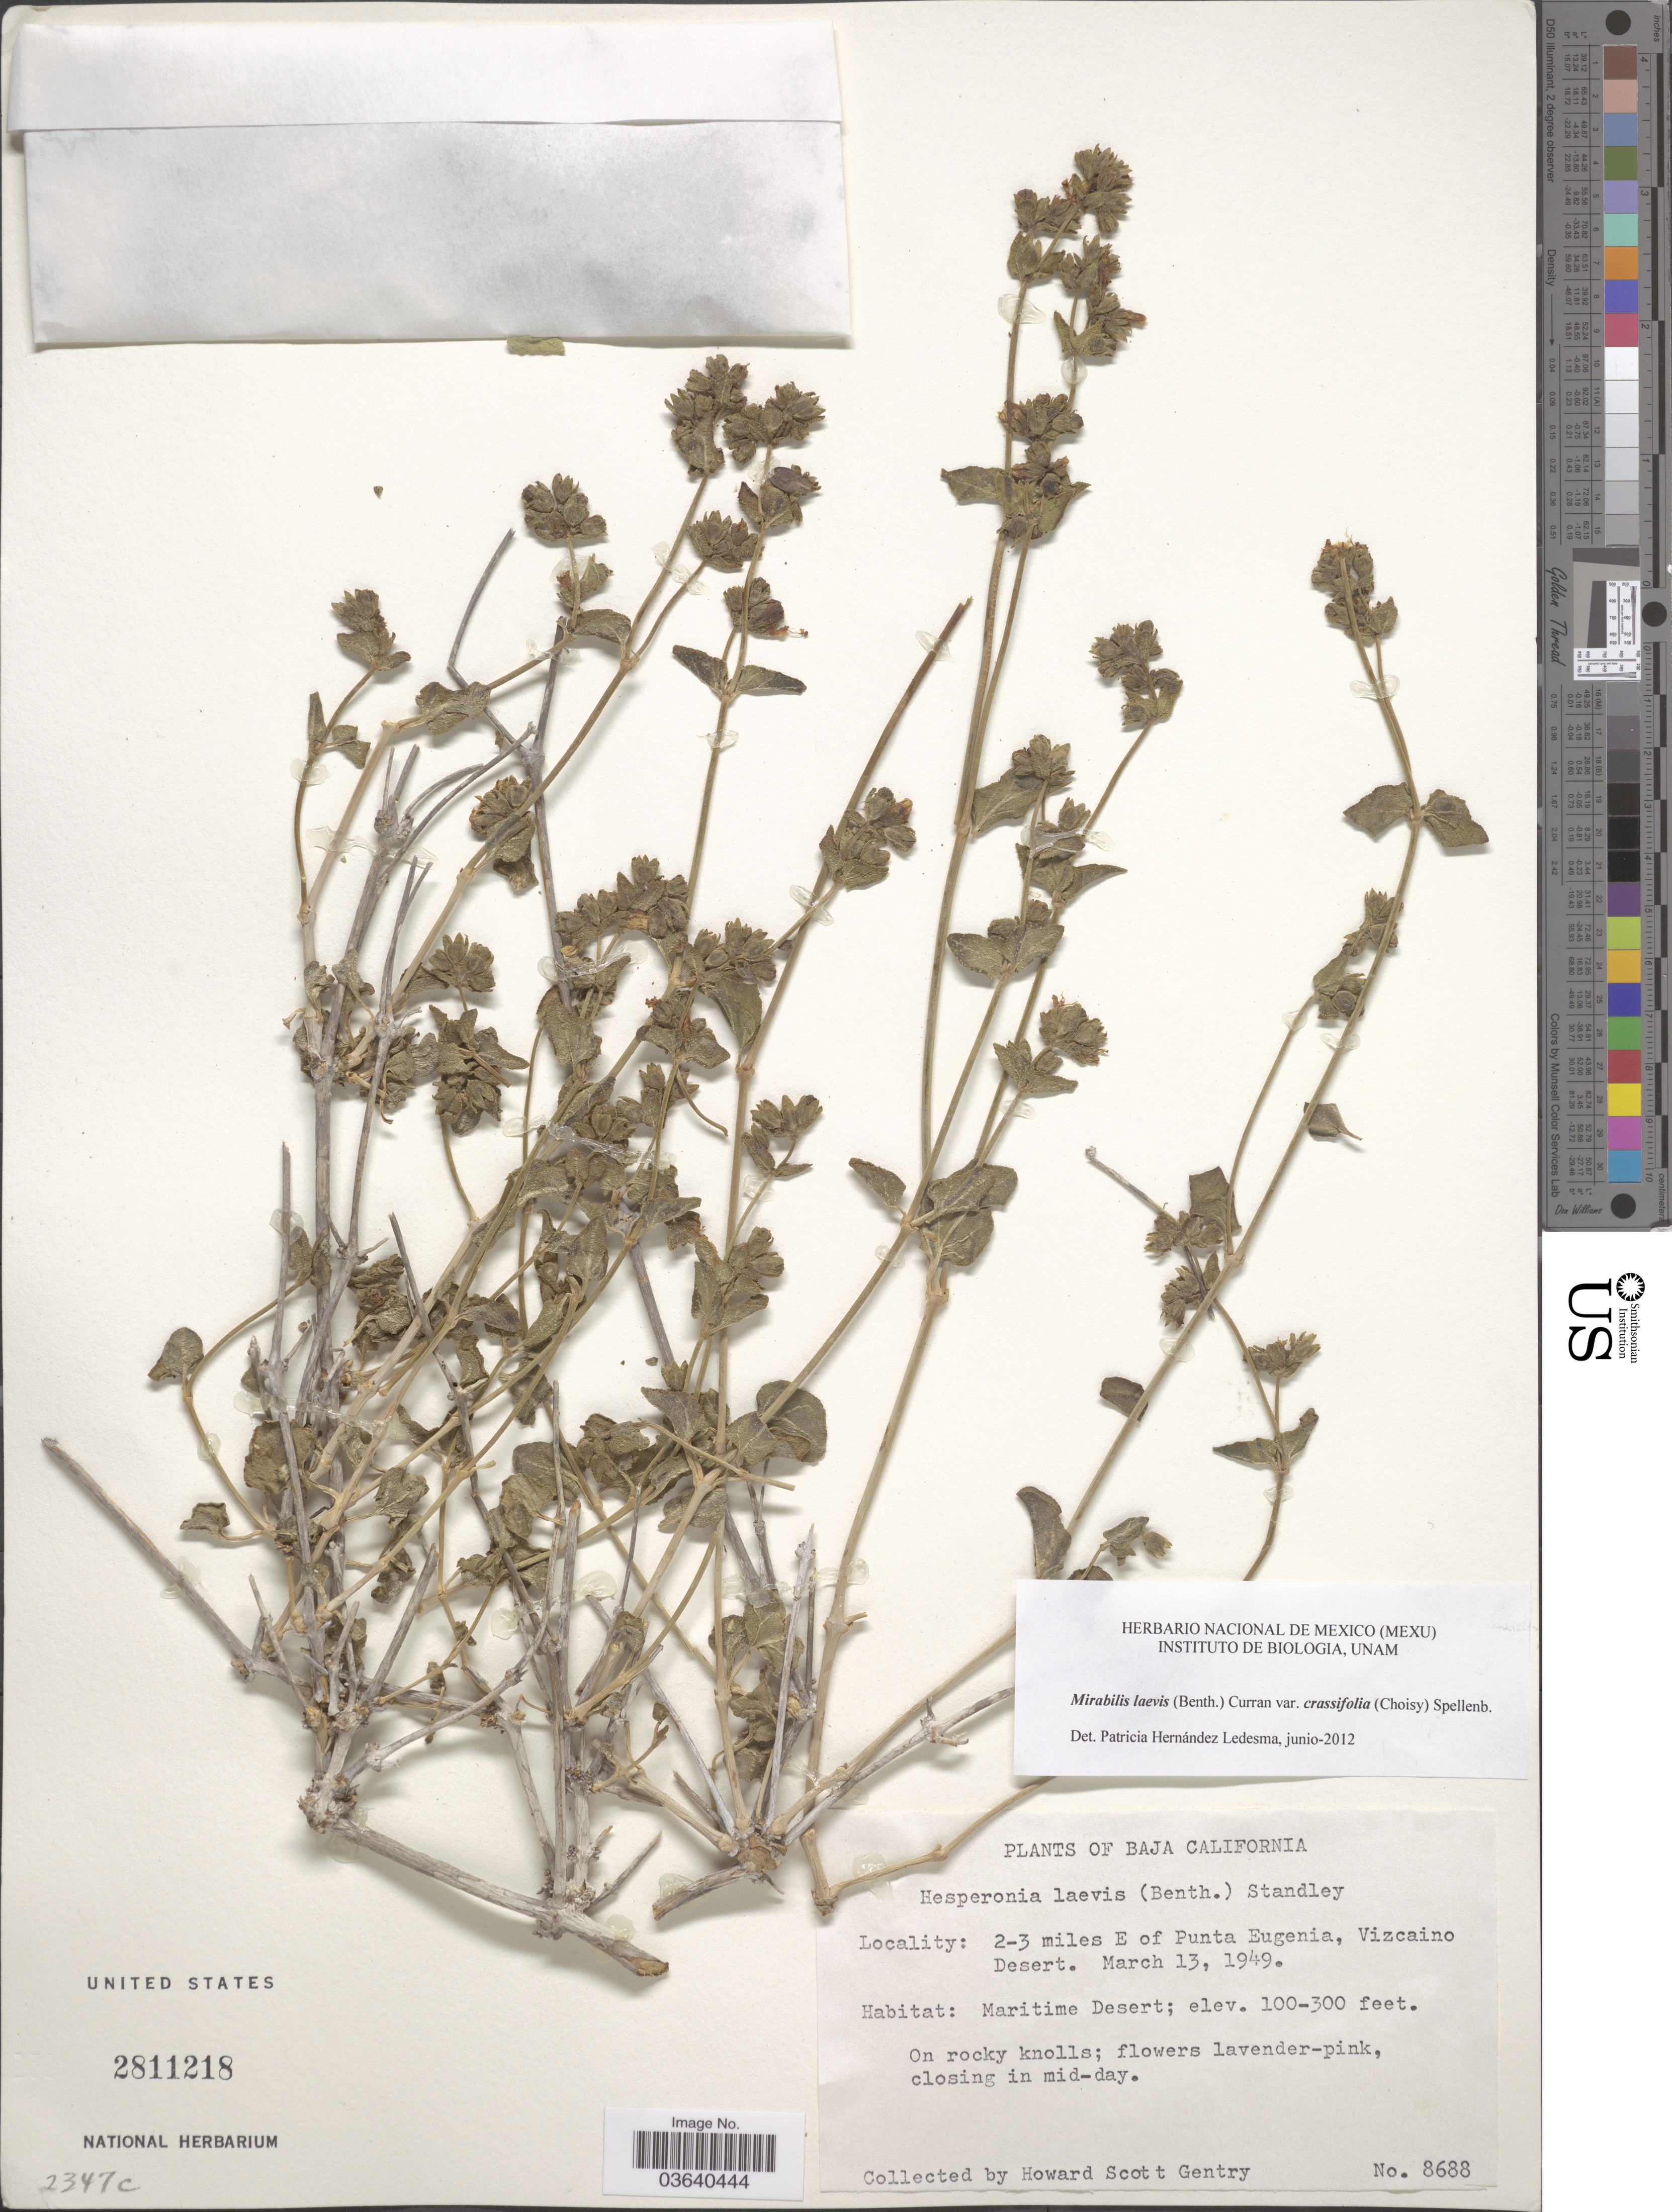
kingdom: Plantae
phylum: Tracheophyta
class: Magnoliopsida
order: Caryophyllales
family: Nyctaginaceae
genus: Mirabilis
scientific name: Mirabilis laevis var. crassifolia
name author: (Choisy) Spellenb.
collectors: H. S. Gentry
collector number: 8688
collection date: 1949-03-13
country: Mexico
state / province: Baja California Sur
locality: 2-3 miles E of Punta Eugenia, Vizcaino Desert. Maritime Desert.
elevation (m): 30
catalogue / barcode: US 2811218